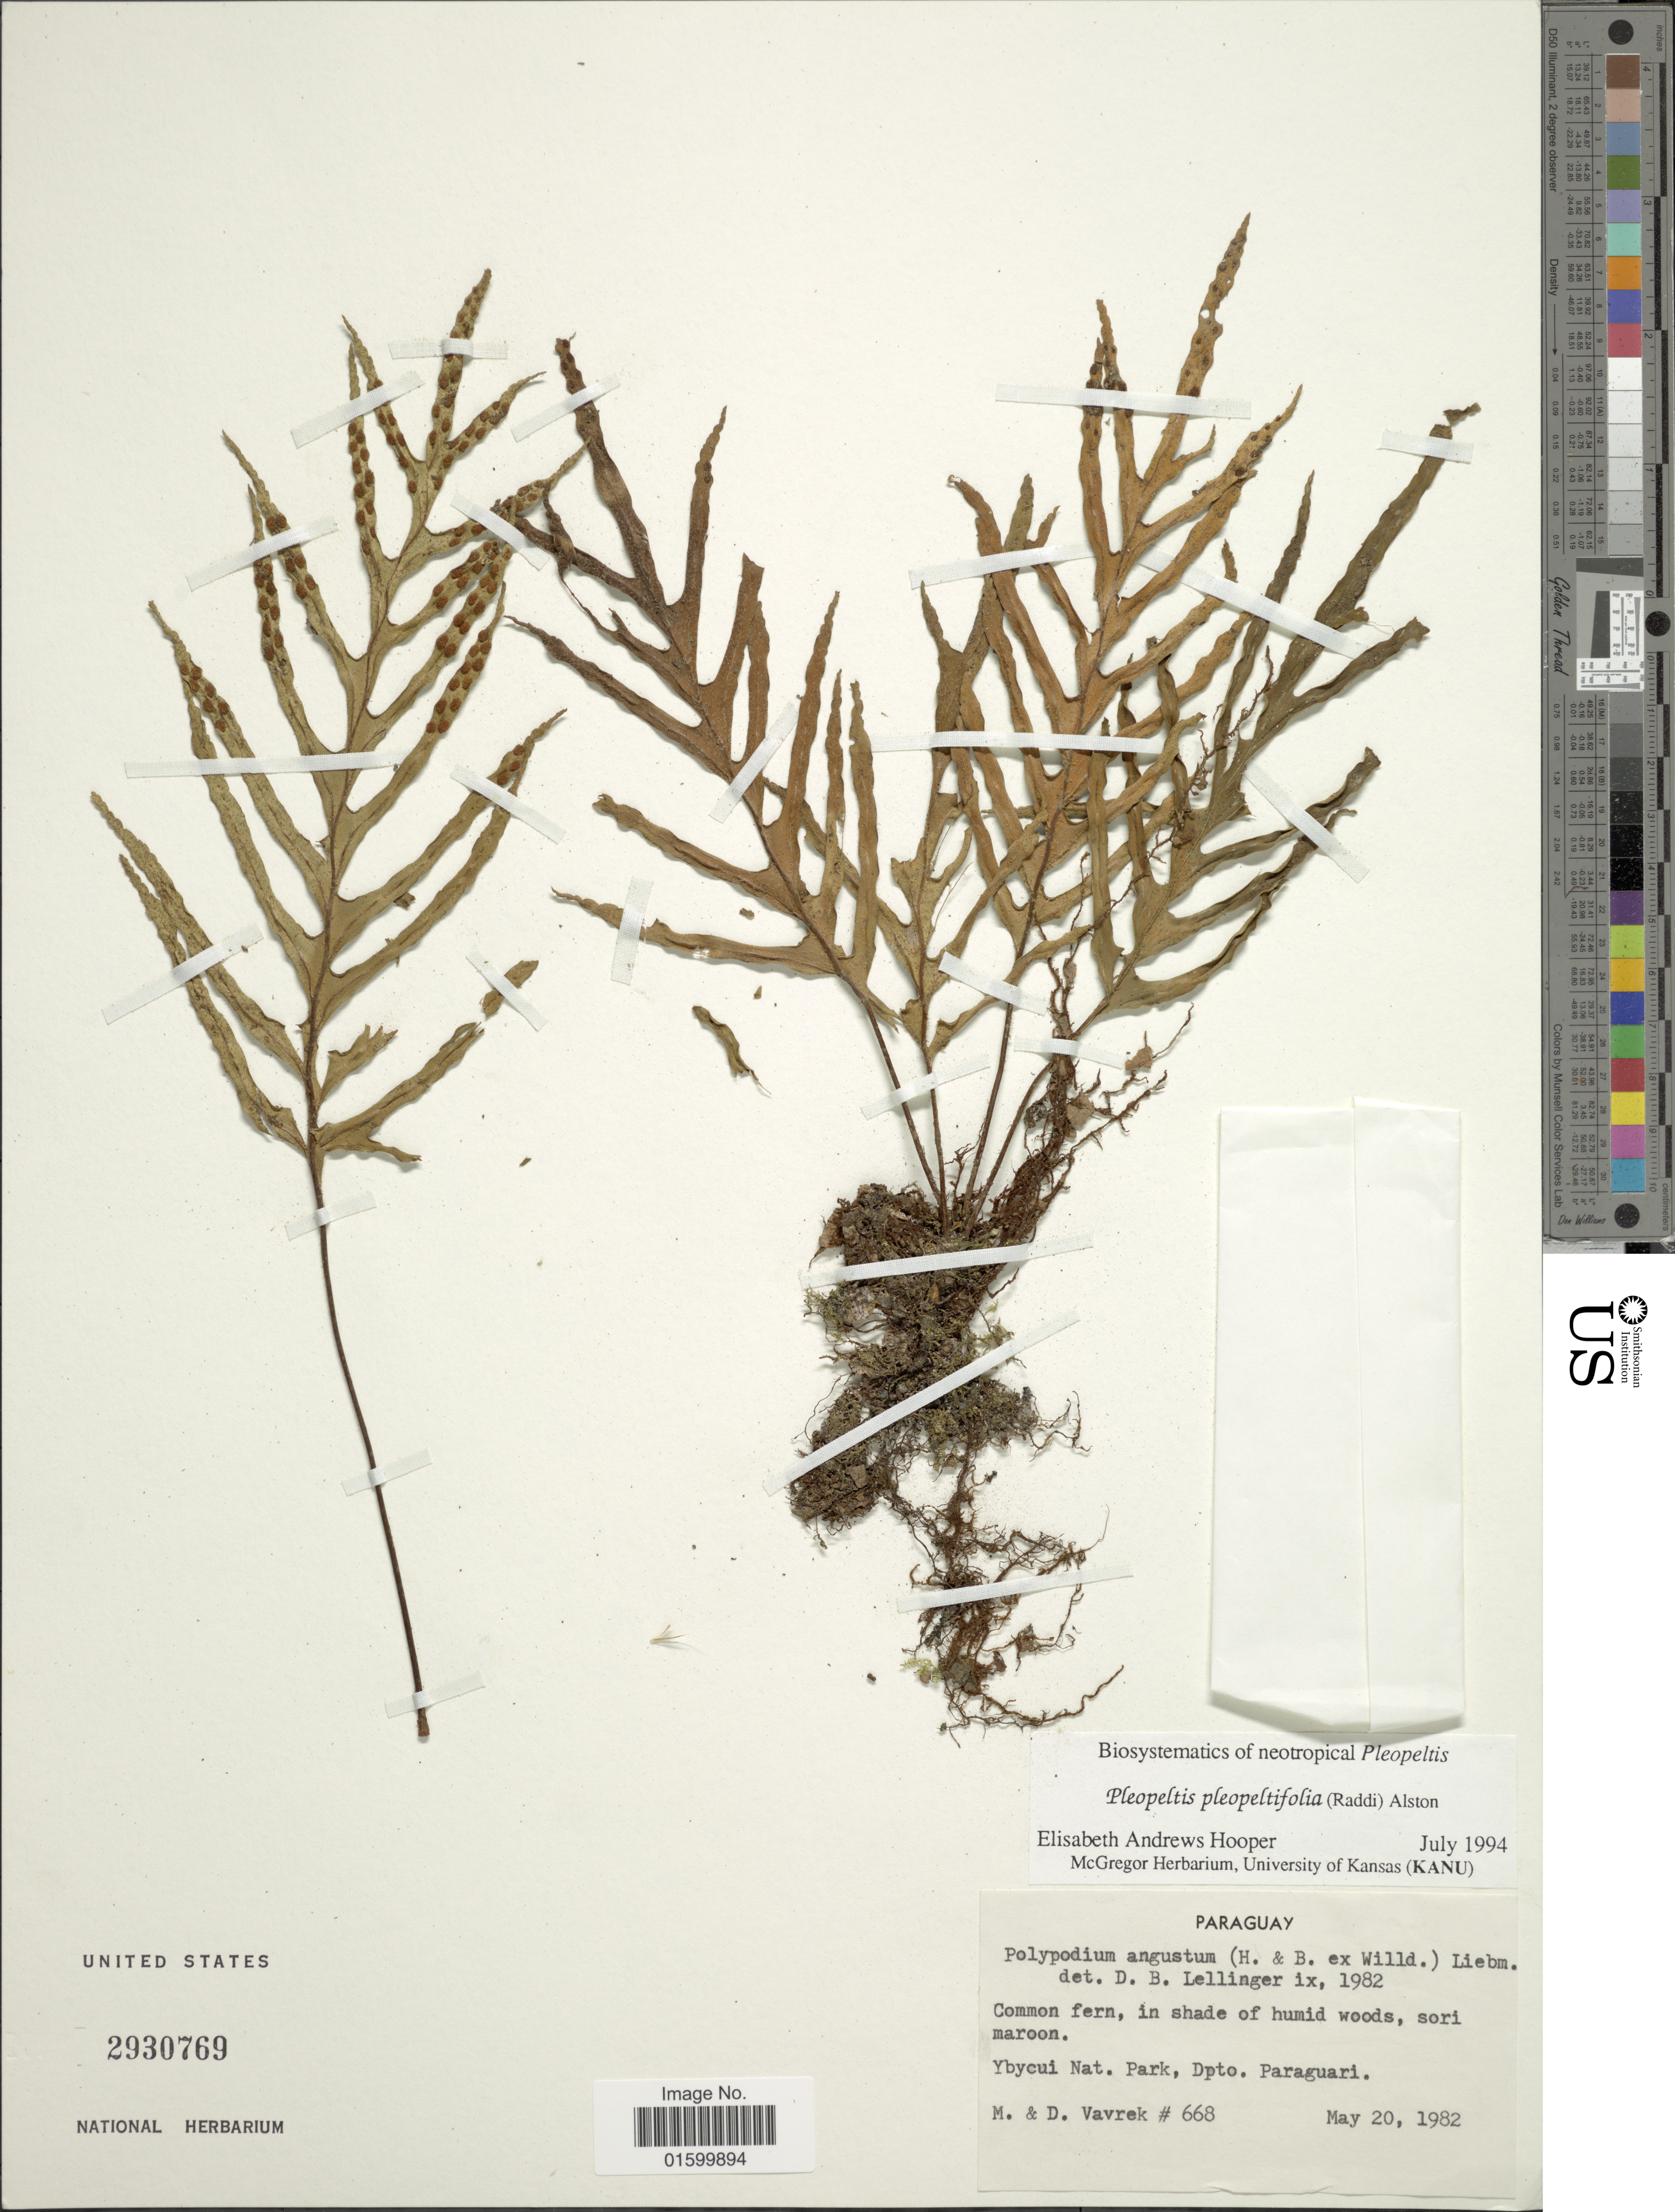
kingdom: Plantae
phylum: Tracheophyta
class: Polypodiopsida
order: Polypodiales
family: Polypodiaceae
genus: Pleopeltis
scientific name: Pleopeltis pleopeltifolia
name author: (Raddi) Alston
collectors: M. Vavrek & D. Vavrek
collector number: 668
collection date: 1982-05-20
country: Paraguay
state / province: Paraguari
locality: Ybycui Nat. Park, Dpto. Paraguari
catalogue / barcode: US 2930769